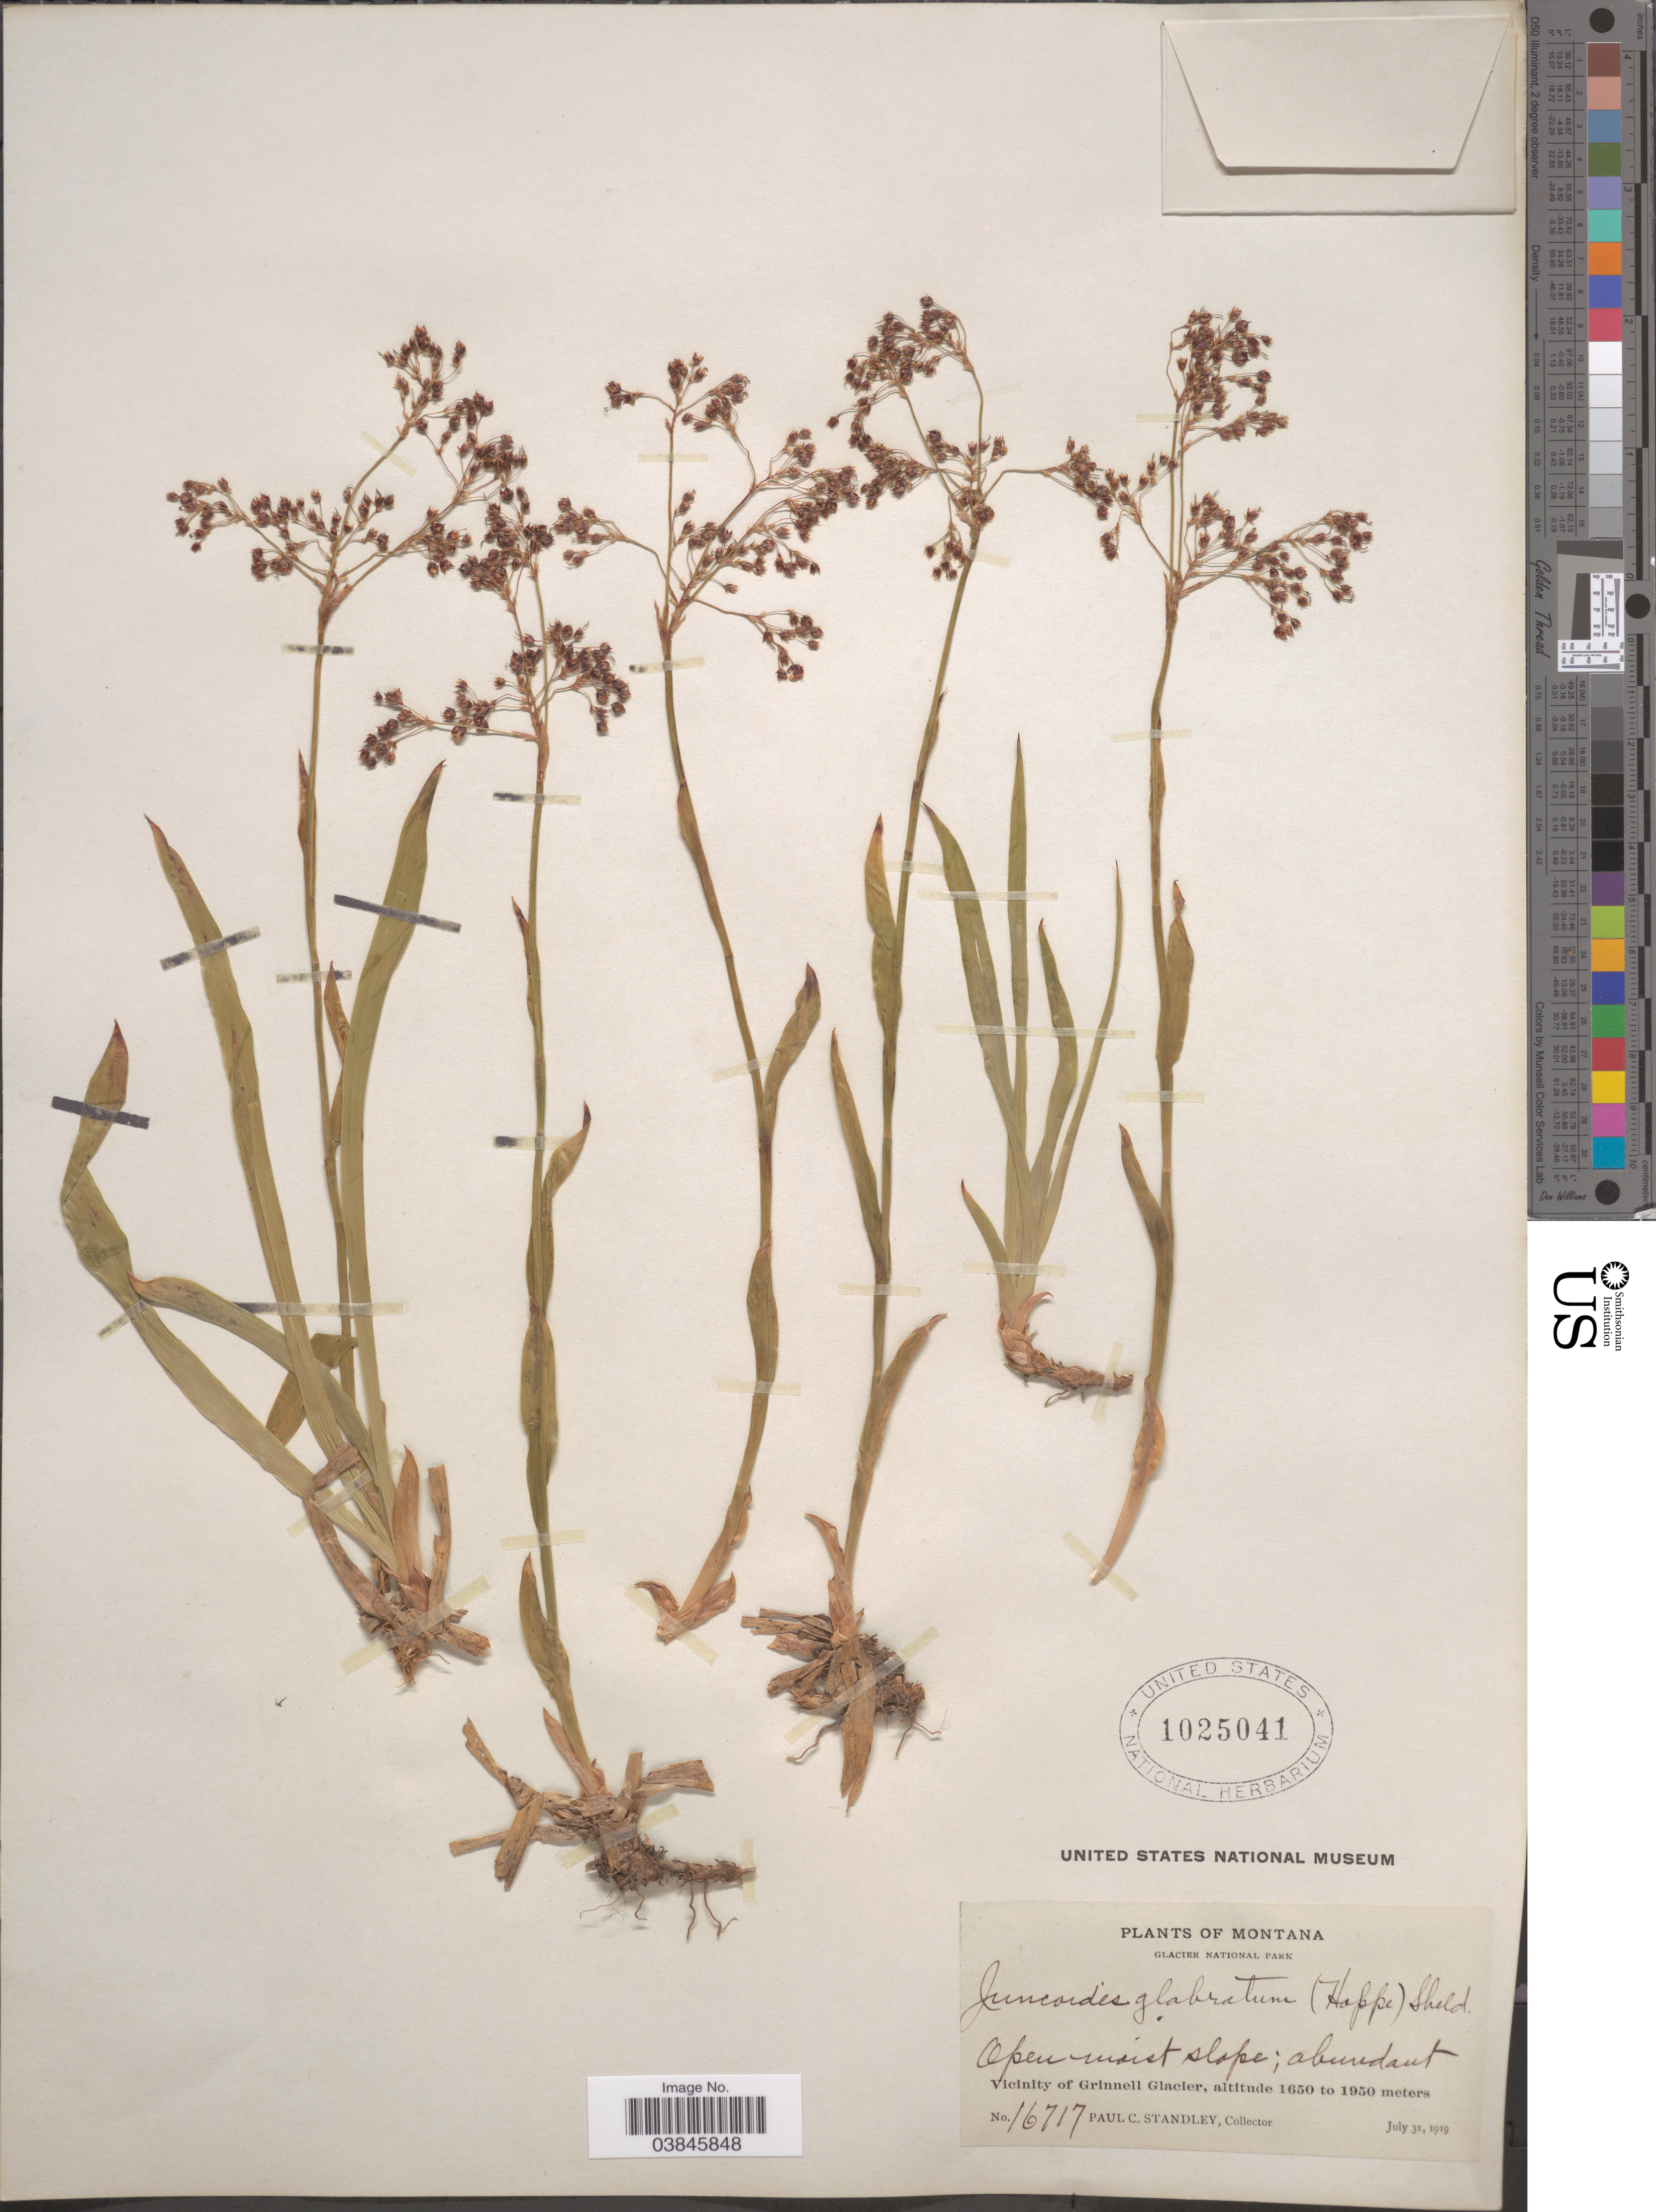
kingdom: Plantae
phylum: Tracheophyta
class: Liliopsida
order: Poales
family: Juncaceae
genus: Luzula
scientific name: Luzula glabrata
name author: (Hoppe) Desv.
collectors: P. C. Standley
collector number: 16717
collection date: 1919-07-31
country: United States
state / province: Montana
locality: Glacier National Park. Vicinity of Grinnell Glacier.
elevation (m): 1650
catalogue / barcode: US 1025041